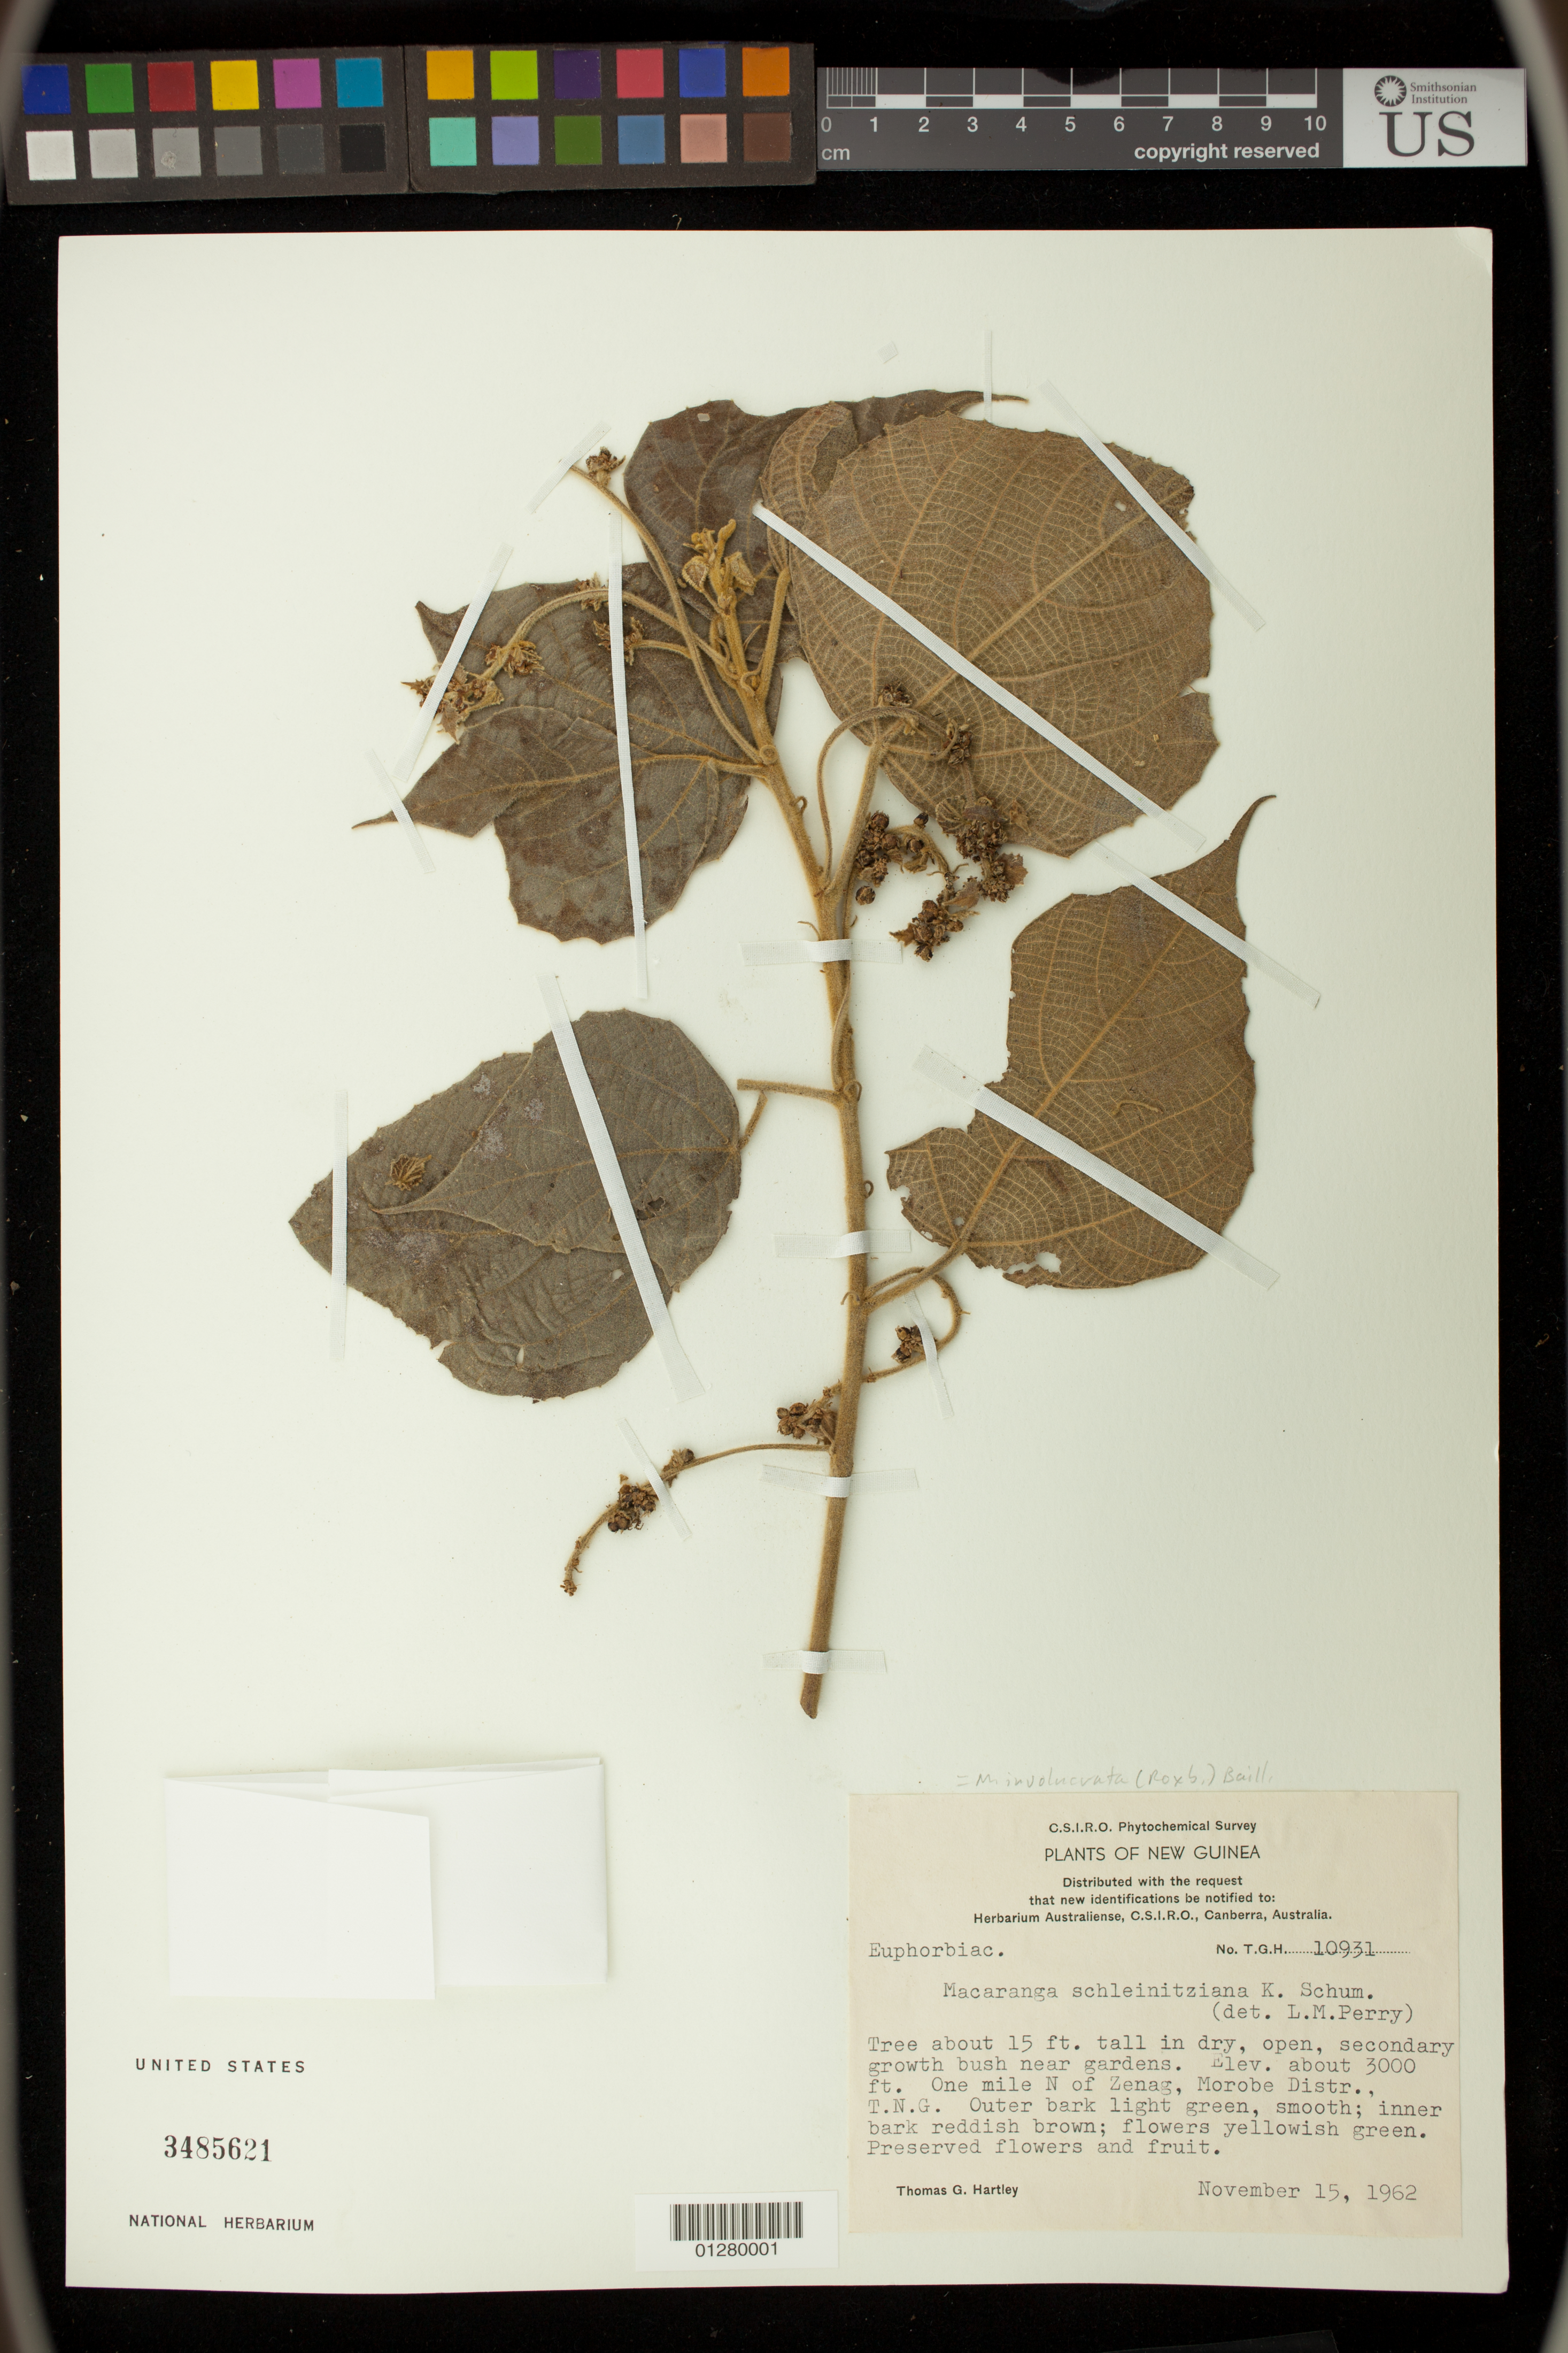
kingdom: Plantae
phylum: Tracheophyta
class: Magnoliopsida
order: Malpighiales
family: Euphorbiaceae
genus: Macaranga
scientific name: Macaranga involucrata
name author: (Roxb.) Baill.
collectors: T. G. Hartley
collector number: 10931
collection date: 1962-11-15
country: Papua New Guinea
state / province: Morobe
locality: One mile N of Zenag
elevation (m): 914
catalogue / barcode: US 3485621